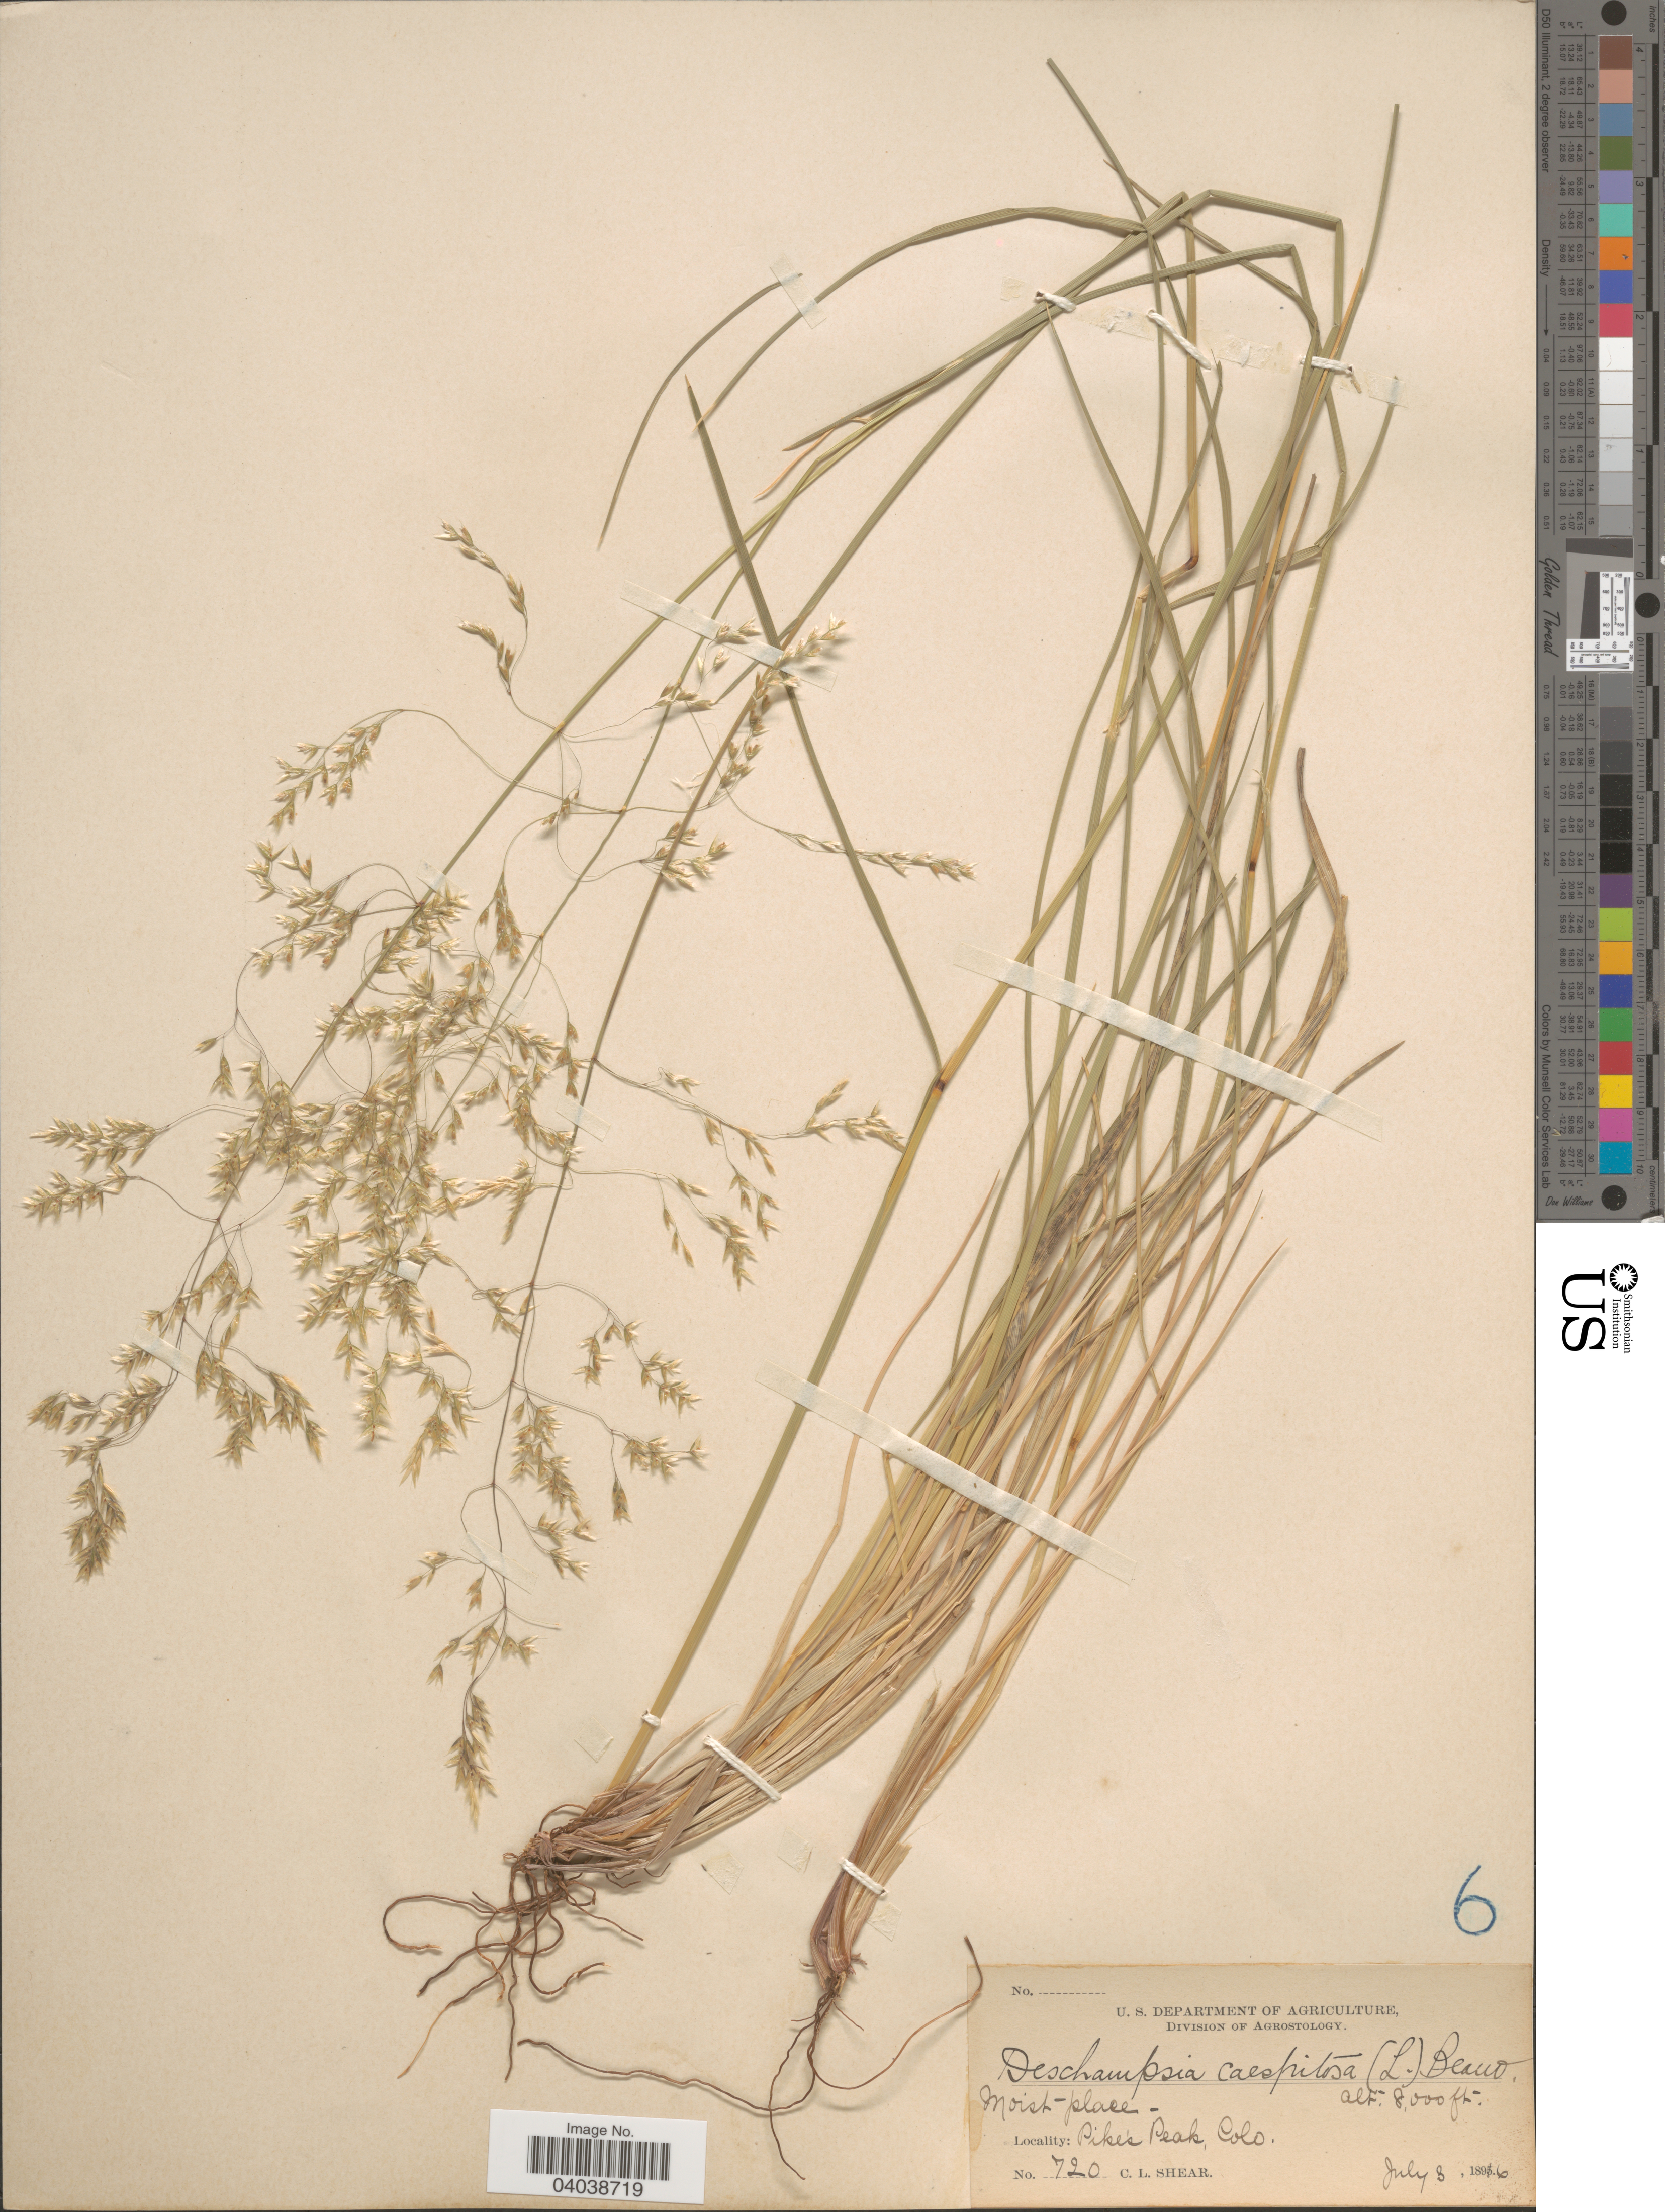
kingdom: Plantae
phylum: Tracheophyta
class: Liliopsida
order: Poales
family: Poaceae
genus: Deschampsia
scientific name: Deschampsia cespitosa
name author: (L.) P. Beauv.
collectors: C. L. Shear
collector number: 720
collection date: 1896-07-03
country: United States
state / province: Colorado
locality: Pike's Peak.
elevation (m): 2438